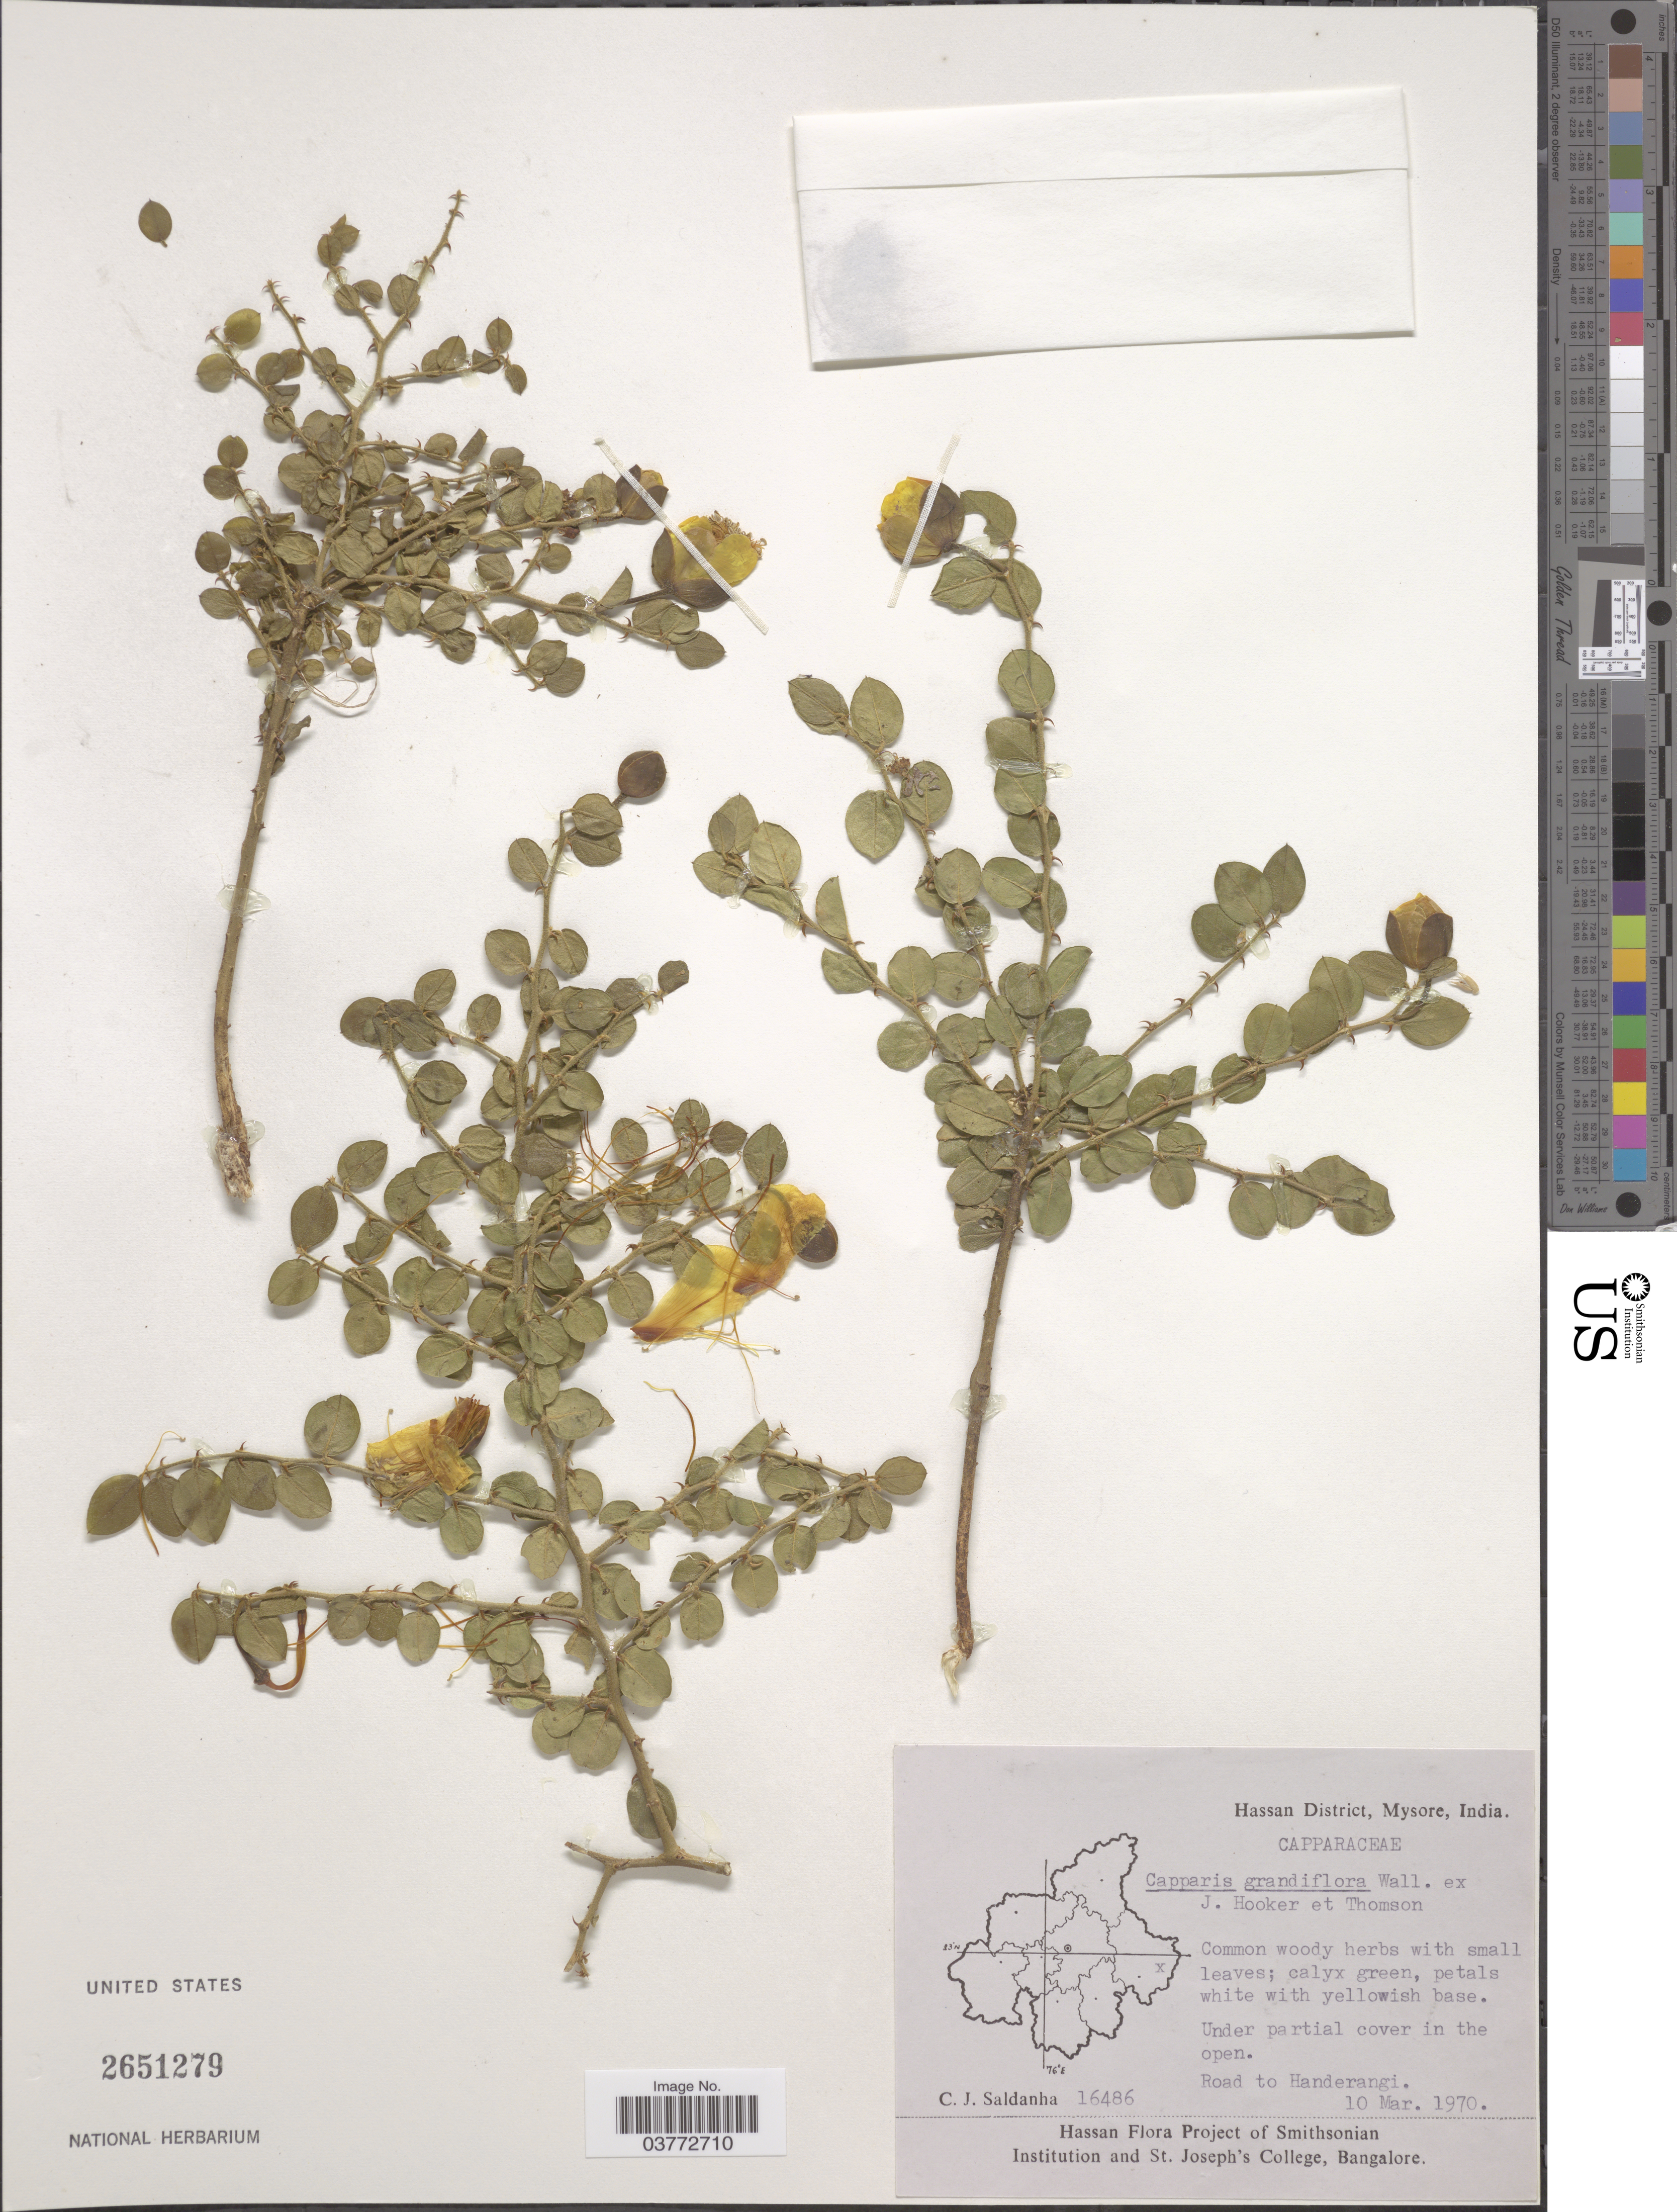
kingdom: Plantae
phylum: Tracheophyta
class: Magnoliopsida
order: Brassicales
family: Capparaceae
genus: Capparis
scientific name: Capparis grandiflora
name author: Wall. ex Hook. f. & Thomson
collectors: C. J. Saldanha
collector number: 16486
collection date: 1970-03-10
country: India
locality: Hassan District, Mysore. Road to Handerangi.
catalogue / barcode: US 2651279